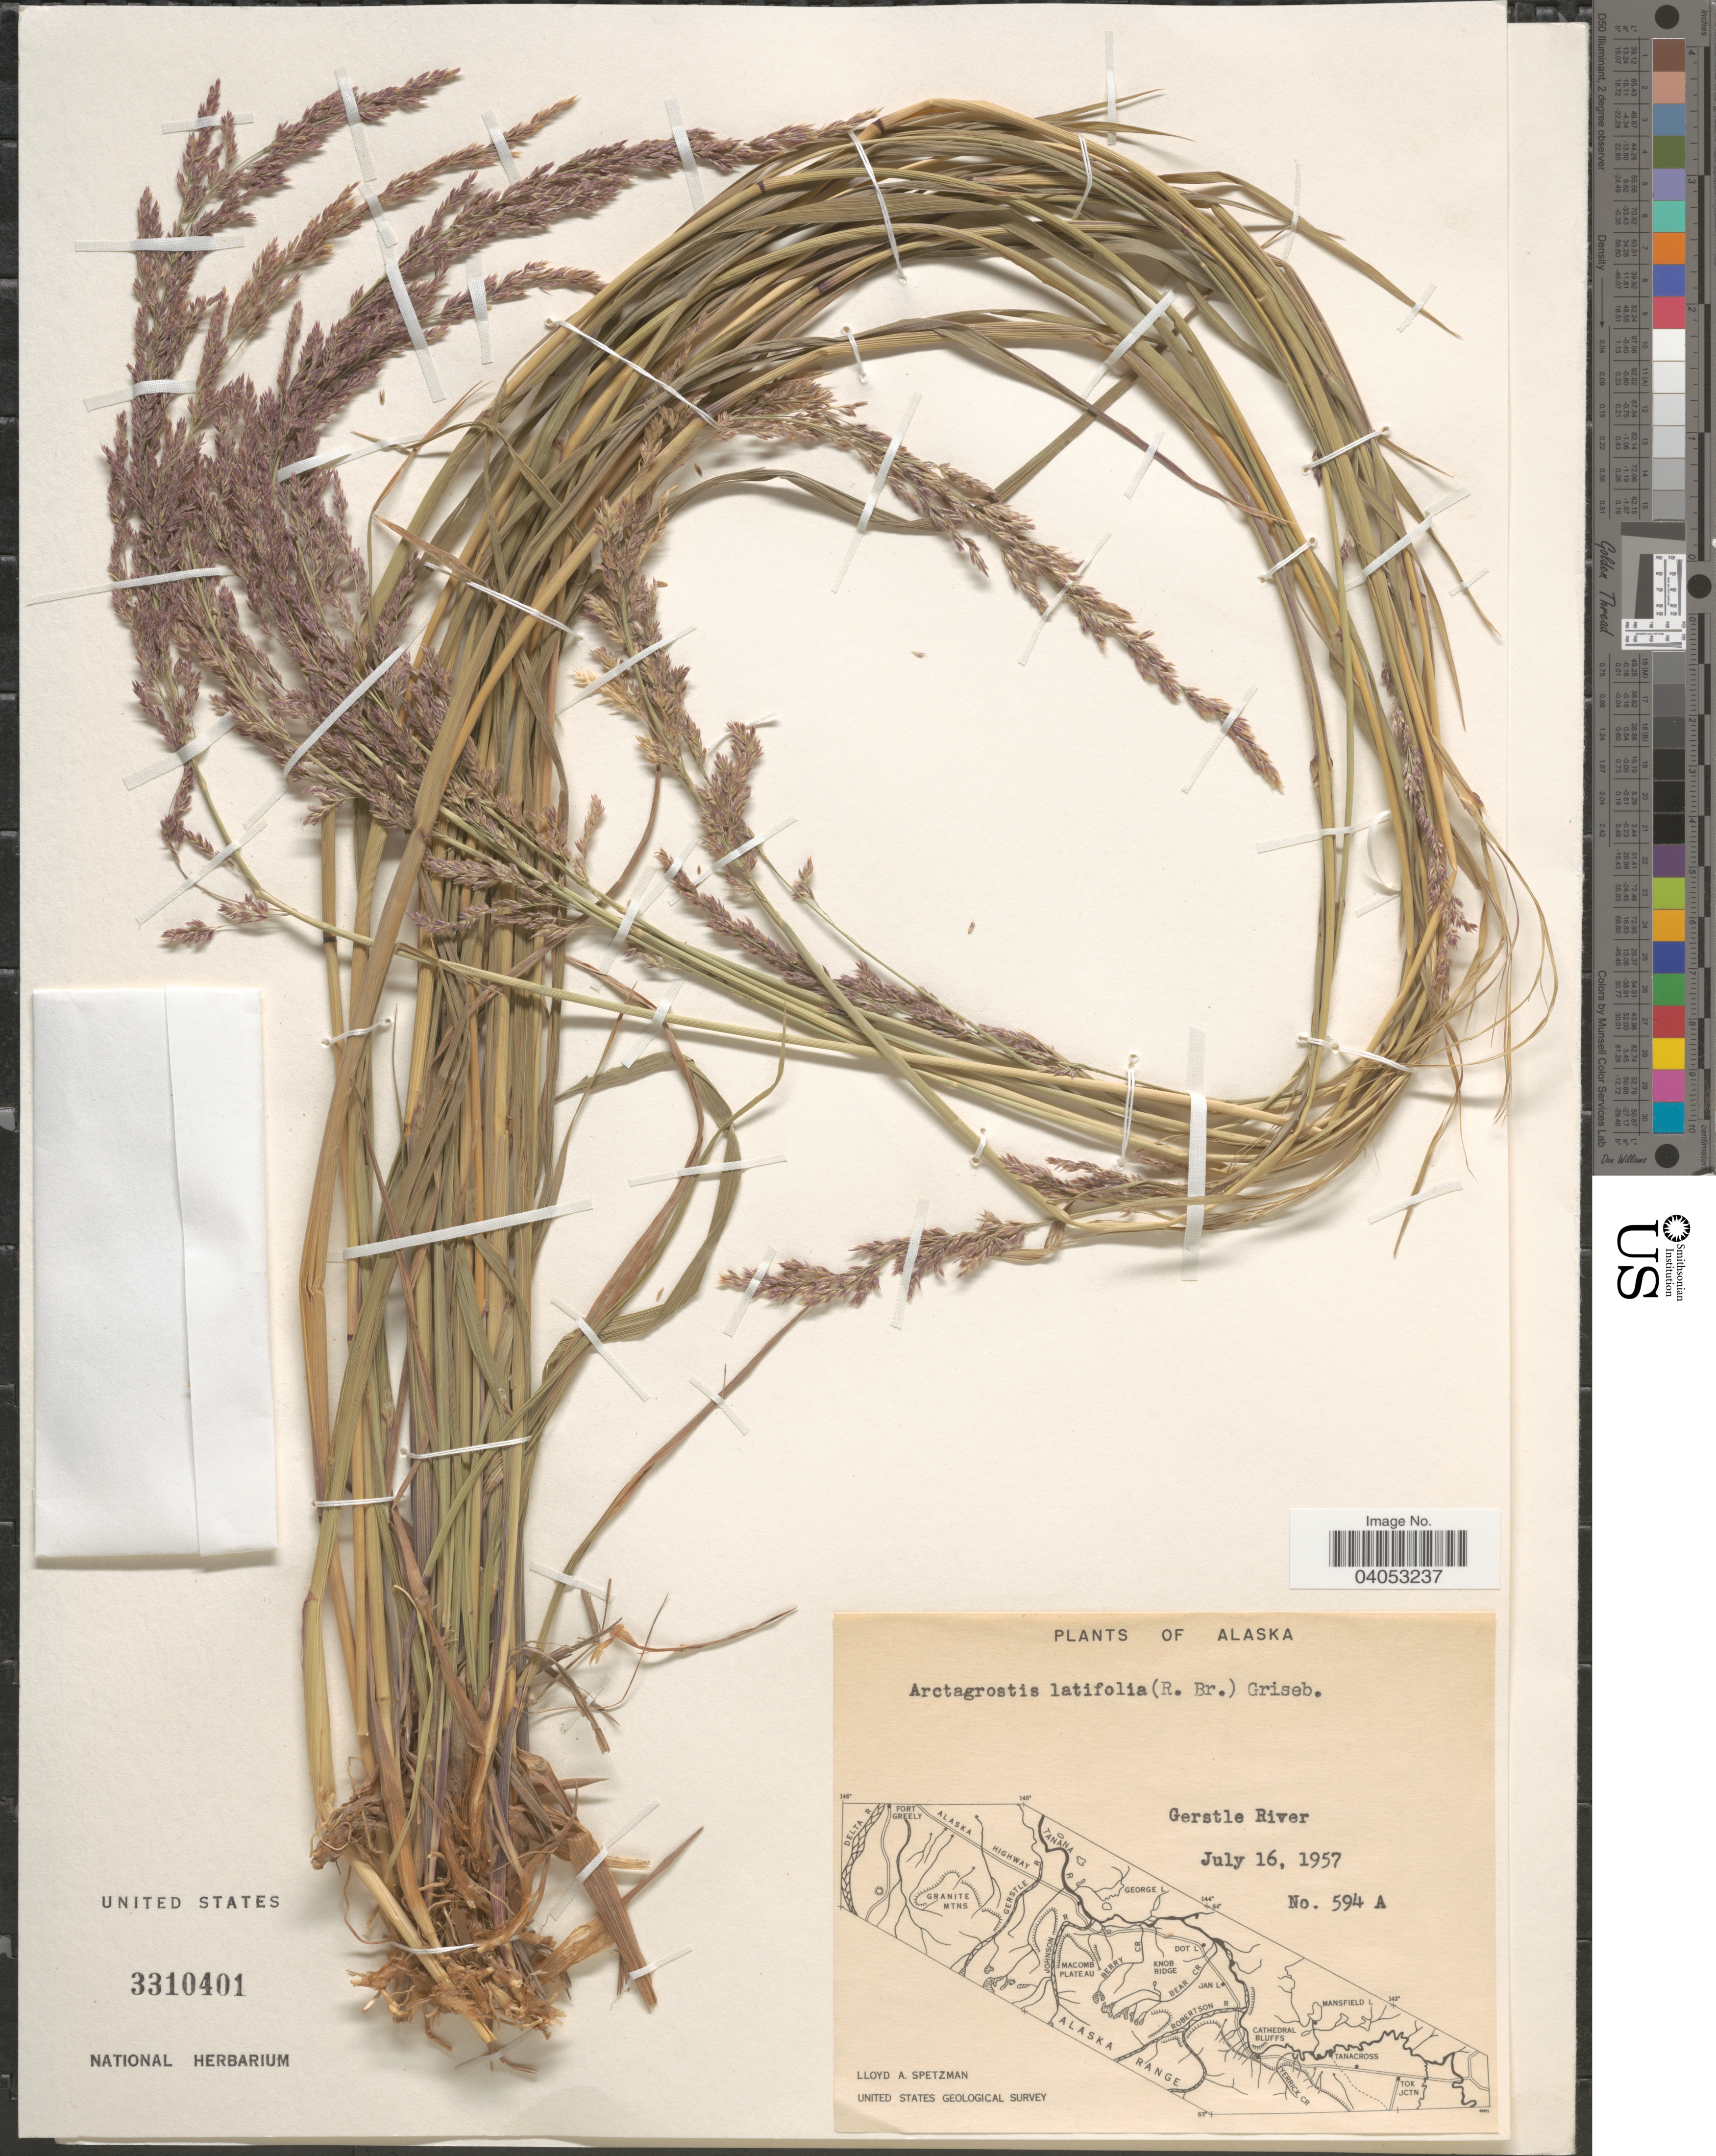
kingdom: Plantae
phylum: Tracheophyta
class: Liliopsida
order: Poales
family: Poaceae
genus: Arctagrostis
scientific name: Arctagrostis latifolia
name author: (R. Br.) Griseb.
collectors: L. Spetzman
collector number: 594A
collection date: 1957-07-16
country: United States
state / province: Alaska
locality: Gerstle River.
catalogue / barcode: US 3310401